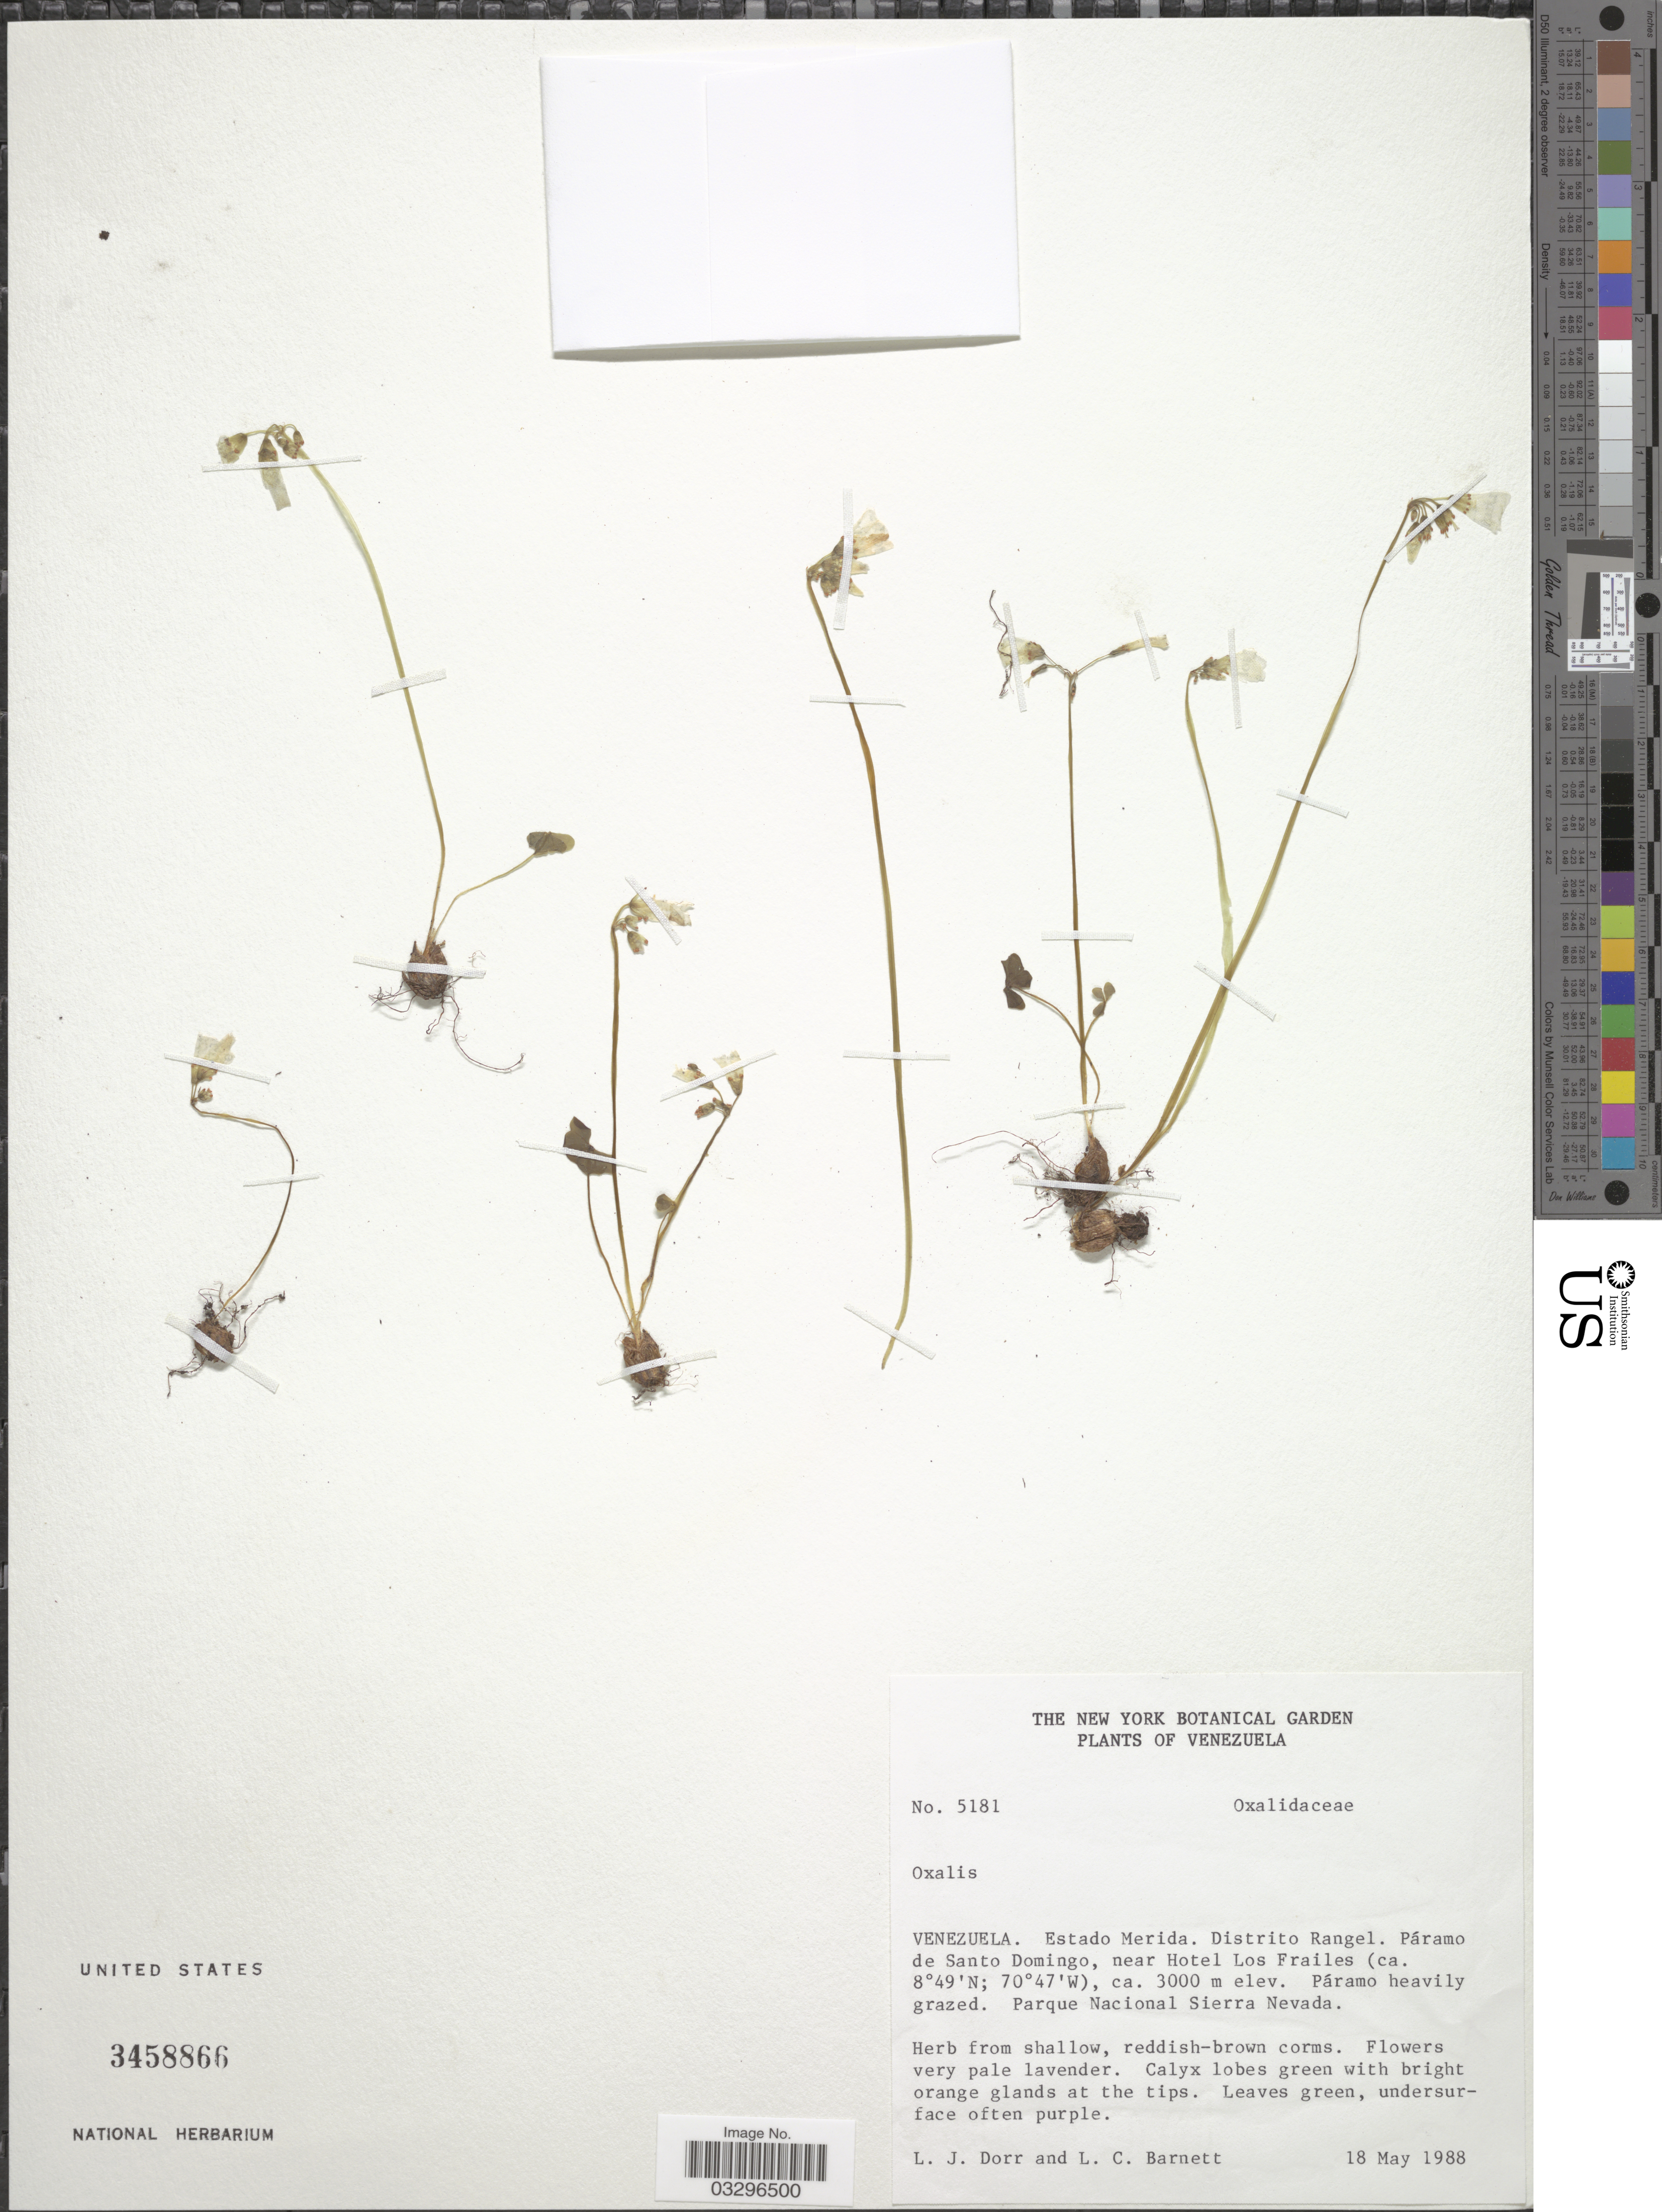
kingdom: Plantae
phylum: Tracheophyta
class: Magnoliopsida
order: Oxalidales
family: Oxalidaceae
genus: Oxalis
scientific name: Oxalis sp.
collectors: L. J. Dorr & L. C. Barnett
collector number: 5181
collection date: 1988-05-18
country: Venezuela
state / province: Mérida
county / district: Rangel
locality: Páramo de Santo Domingo, near Hotel Los Frailes. Parque Nacional Sierra Nevada.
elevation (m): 3000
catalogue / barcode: US 3458866